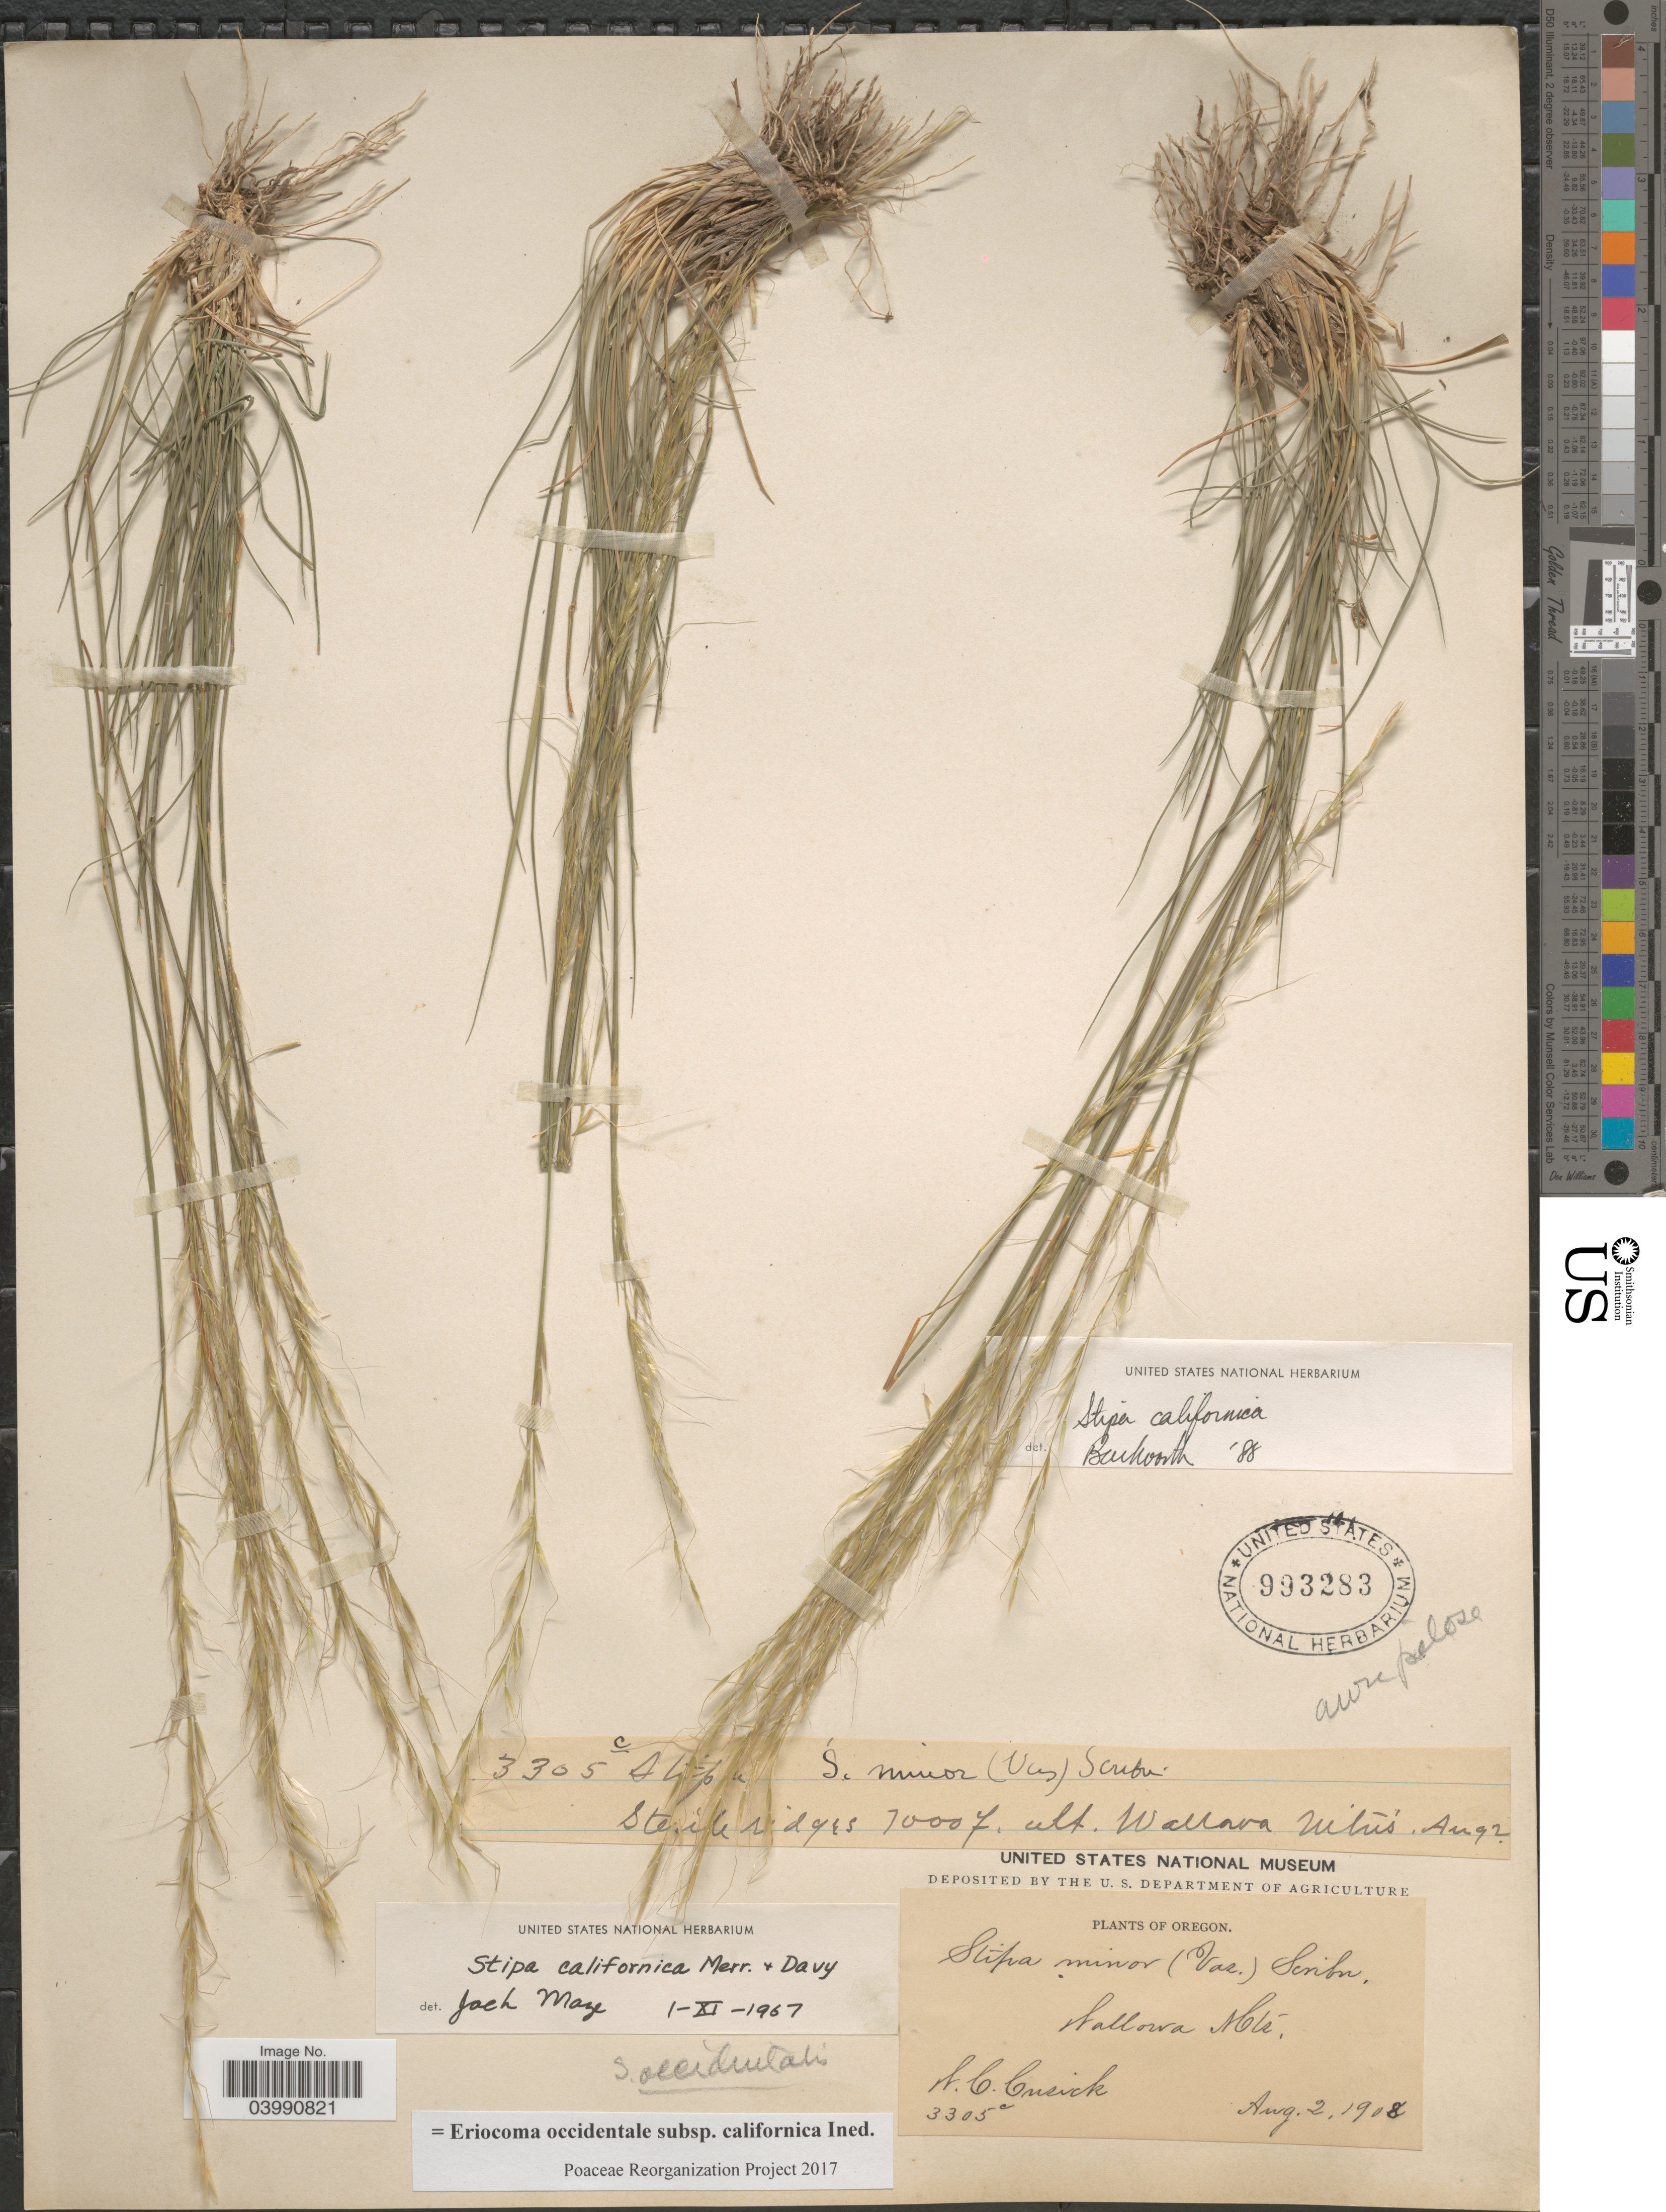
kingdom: Plantae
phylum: Tracheophyta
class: Liliopsida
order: Poales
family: Poaceae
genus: Eriocoma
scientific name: Eriocoma occidentalis subsp. californica ined.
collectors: W. C. Cusick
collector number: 3305c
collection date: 1908-08-02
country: United States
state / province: Oregon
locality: Wallowa Mts.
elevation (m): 2134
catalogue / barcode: US 993283